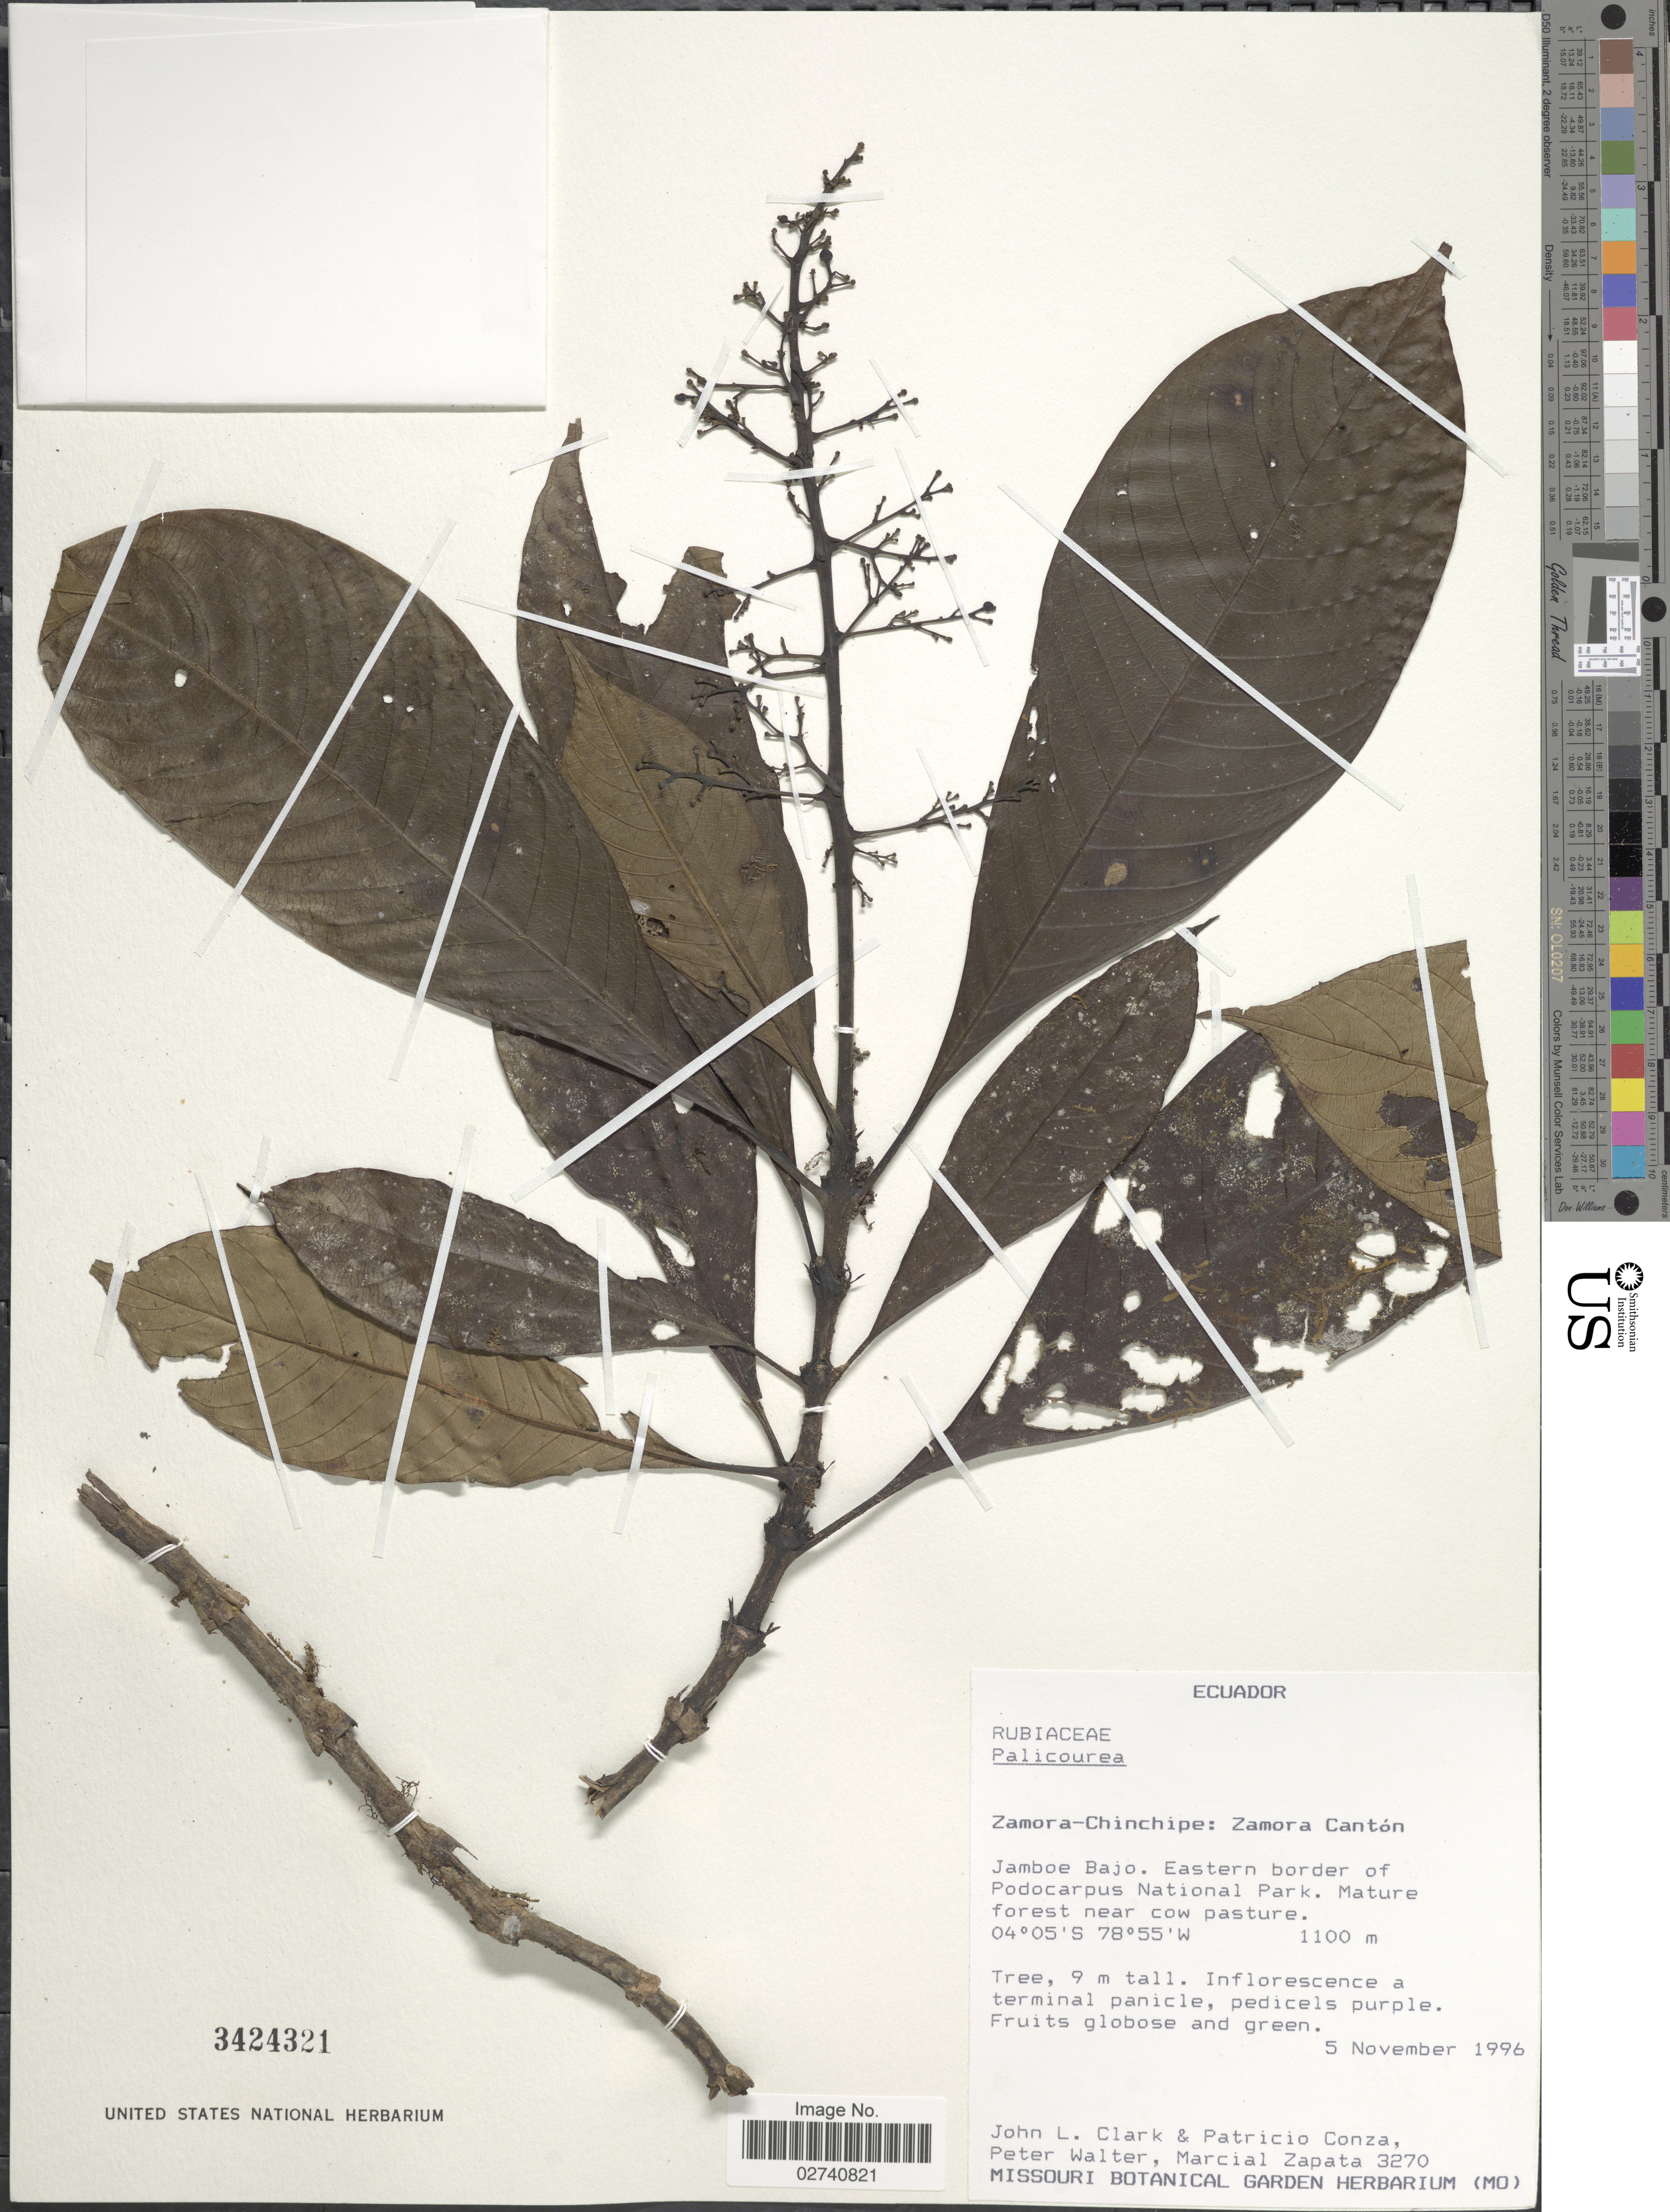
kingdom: Plantae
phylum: Tracheophyta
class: Magnoliopsida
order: Gentianales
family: Rubiaceae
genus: Palicourea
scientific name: Palicourea sp.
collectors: J. L. Clark, P. Conza, P. Walter & M. Zapata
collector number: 3270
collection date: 1996-11-05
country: Ecuador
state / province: Zamora-Chinchipe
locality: Zamora Canton. Jamboe Bajo. Eastern border of Podocarpus National Park. Near cow pasture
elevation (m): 1100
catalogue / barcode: US 3424321